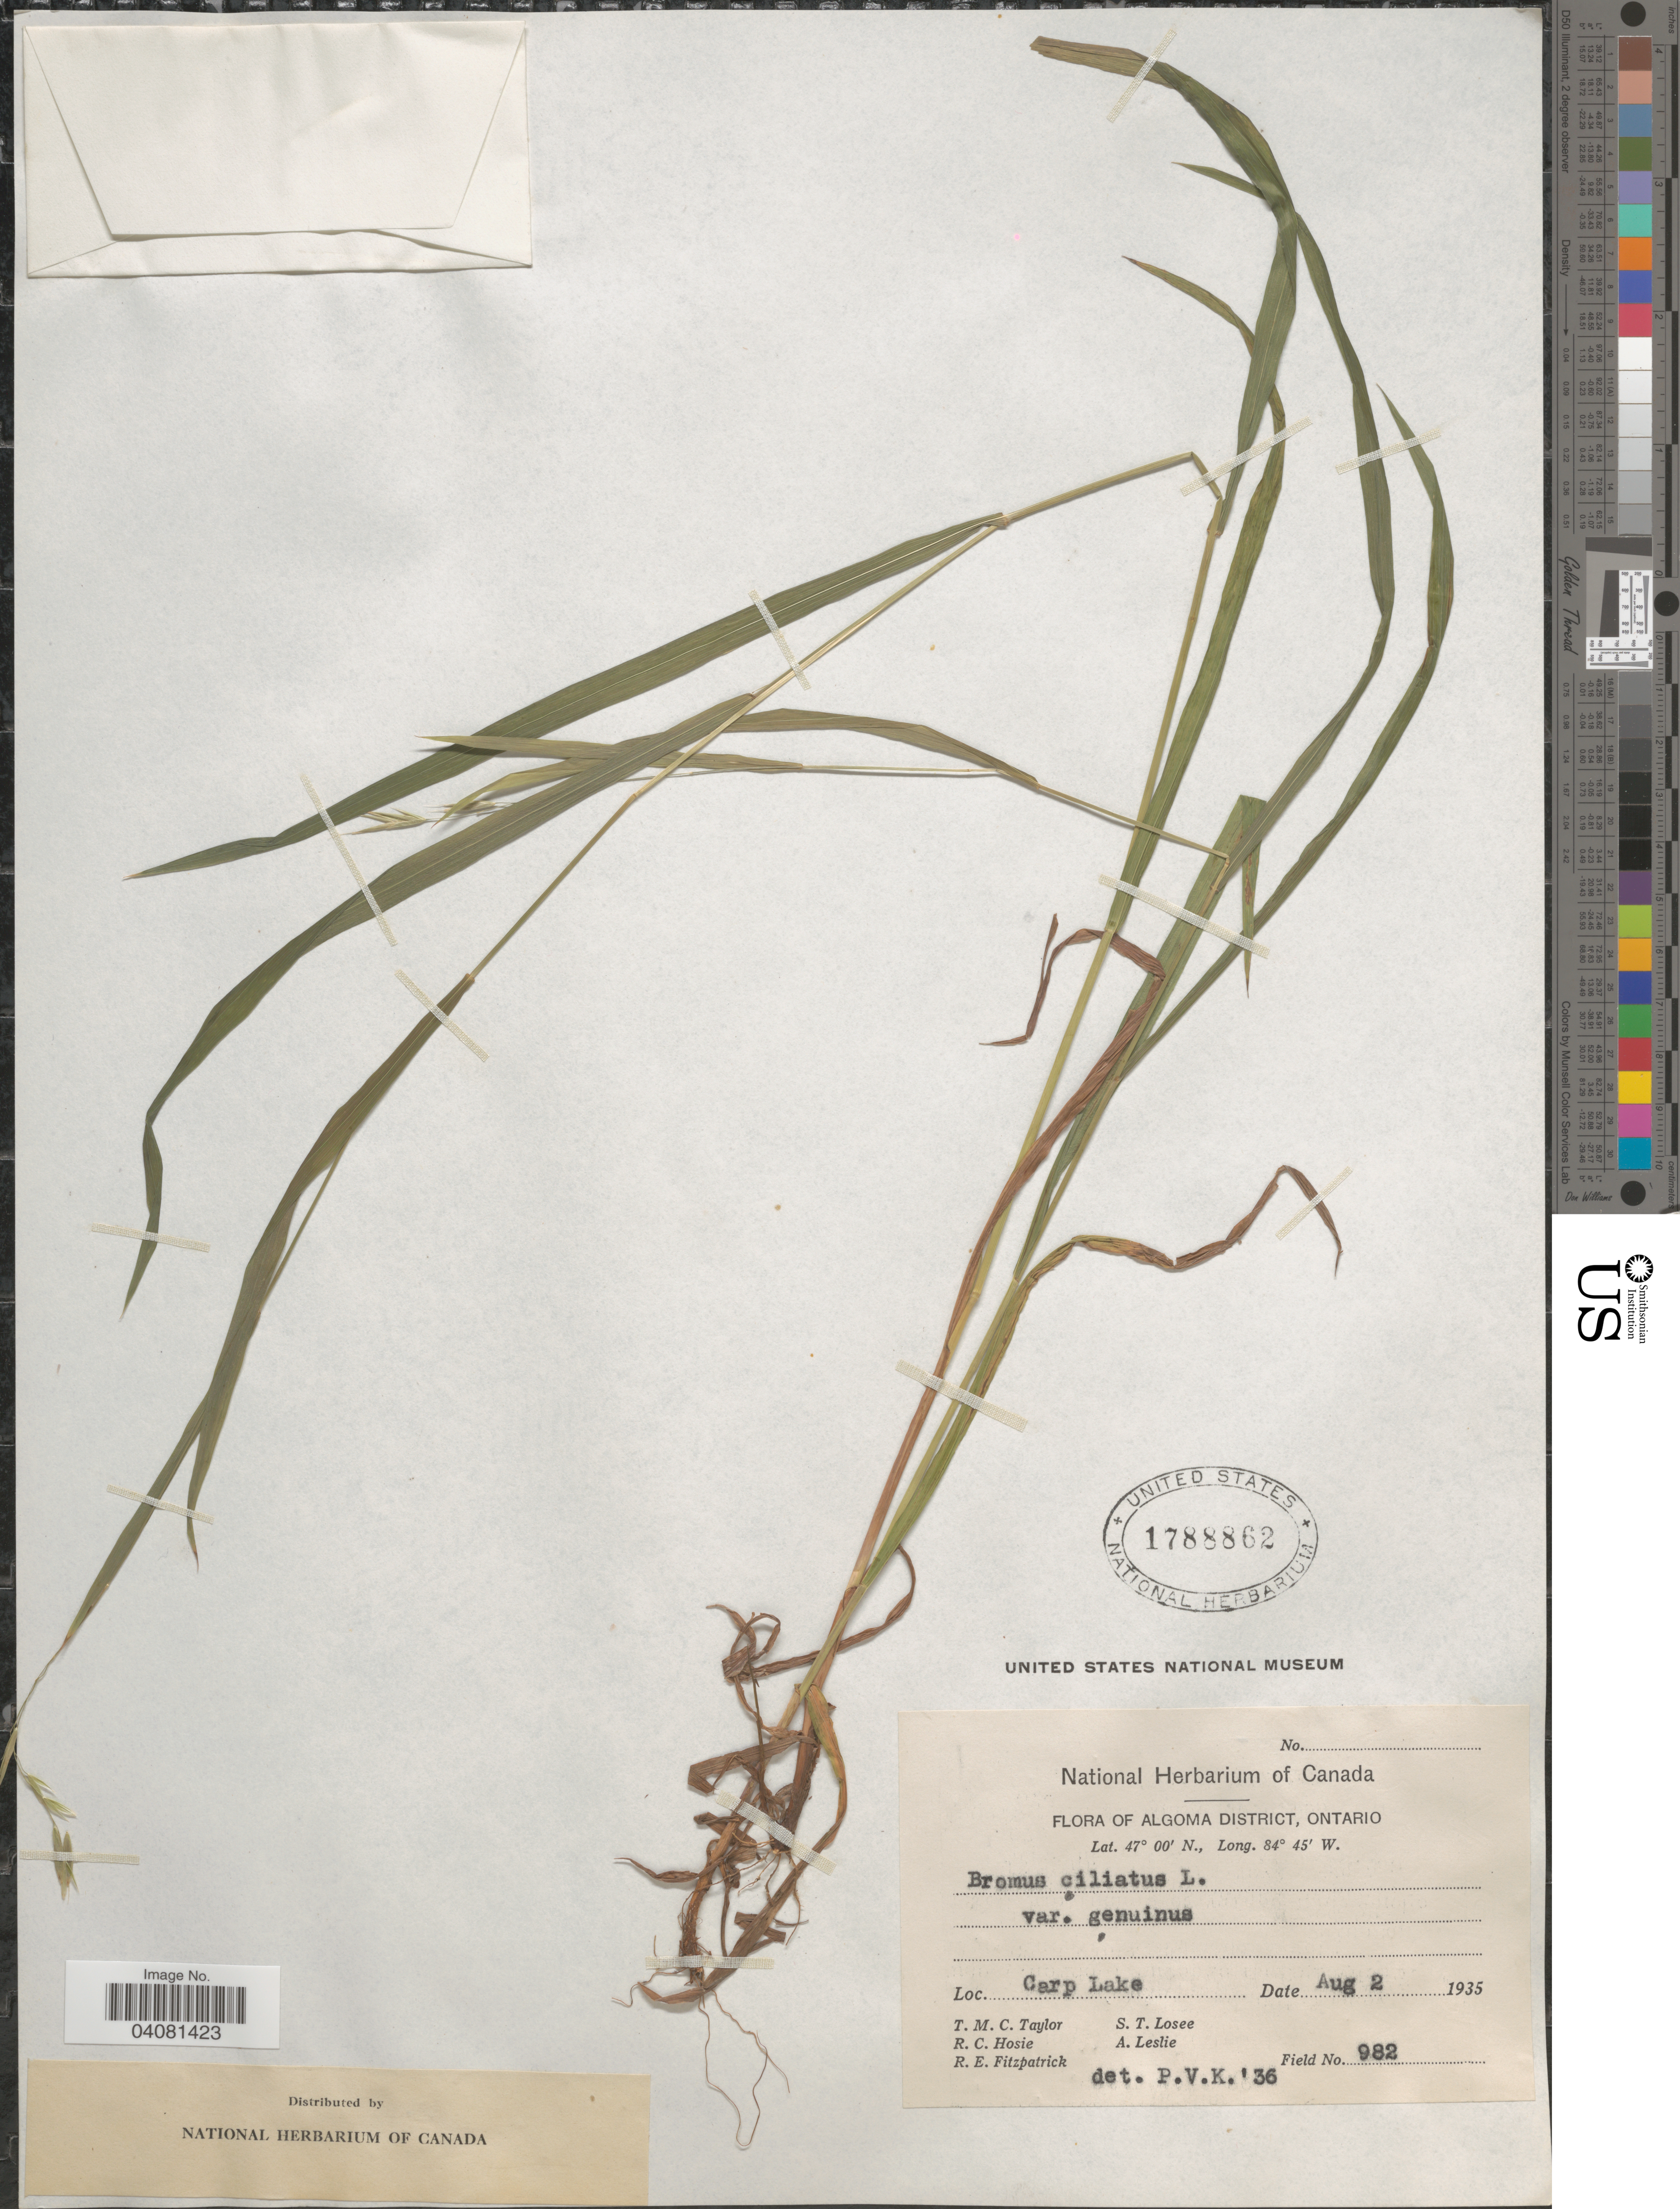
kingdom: Plantae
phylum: Tracheophyta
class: Liliopsida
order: Poales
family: Poaceae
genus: Bromus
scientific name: Bromus ciliatus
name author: L.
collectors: T. M. C. Taylor, R. Hosie, R. Fitzpatrick, S. Losee & A. Leslie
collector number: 982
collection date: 1935-08-02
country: Canada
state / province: Ontario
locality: Algoma District. Carp Lake.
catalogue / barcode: US 1788862